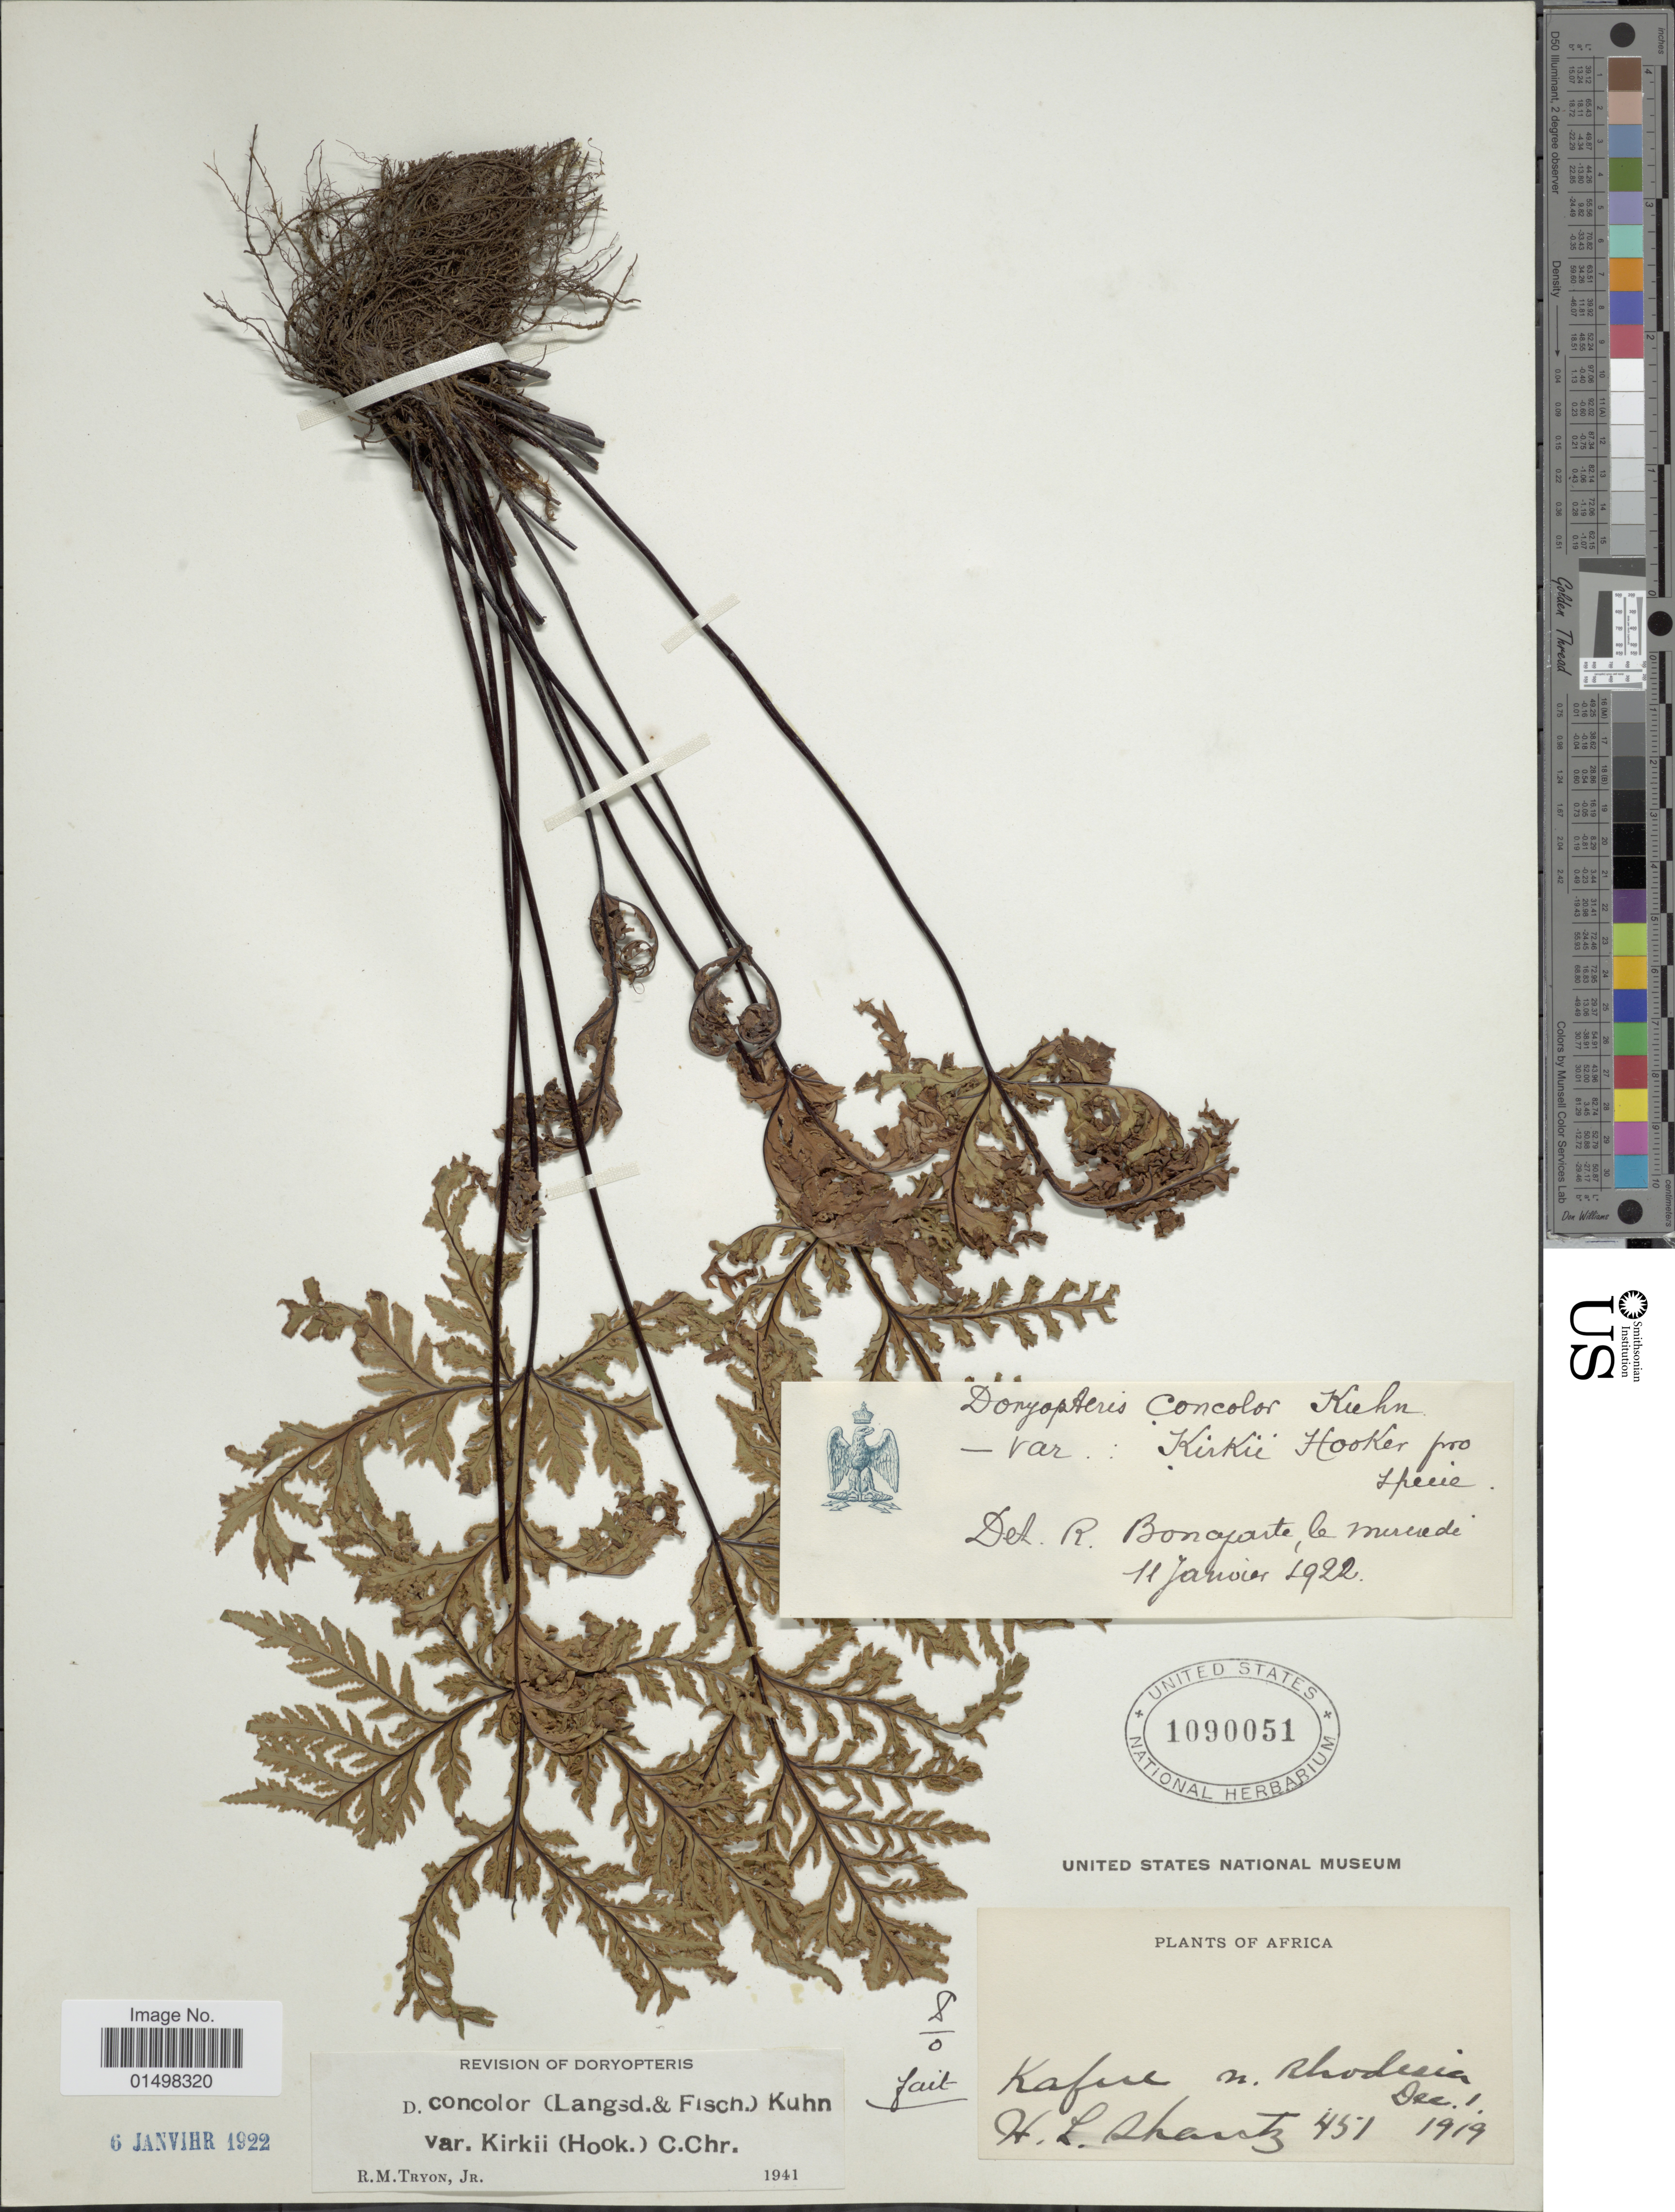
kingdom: Plantae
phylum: Tracheophyta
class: Polypodiopsida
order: Polypodiales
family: Pteridaceae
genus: Doryopteris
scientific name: Doryopteris concolor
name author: (Langsd. & Fisch.) Kuhn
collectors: H. Shautz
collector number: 451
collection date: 1919-12-01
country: Zimbabwe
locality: Kafu n. Rhodesia.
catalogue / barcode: US 1090051